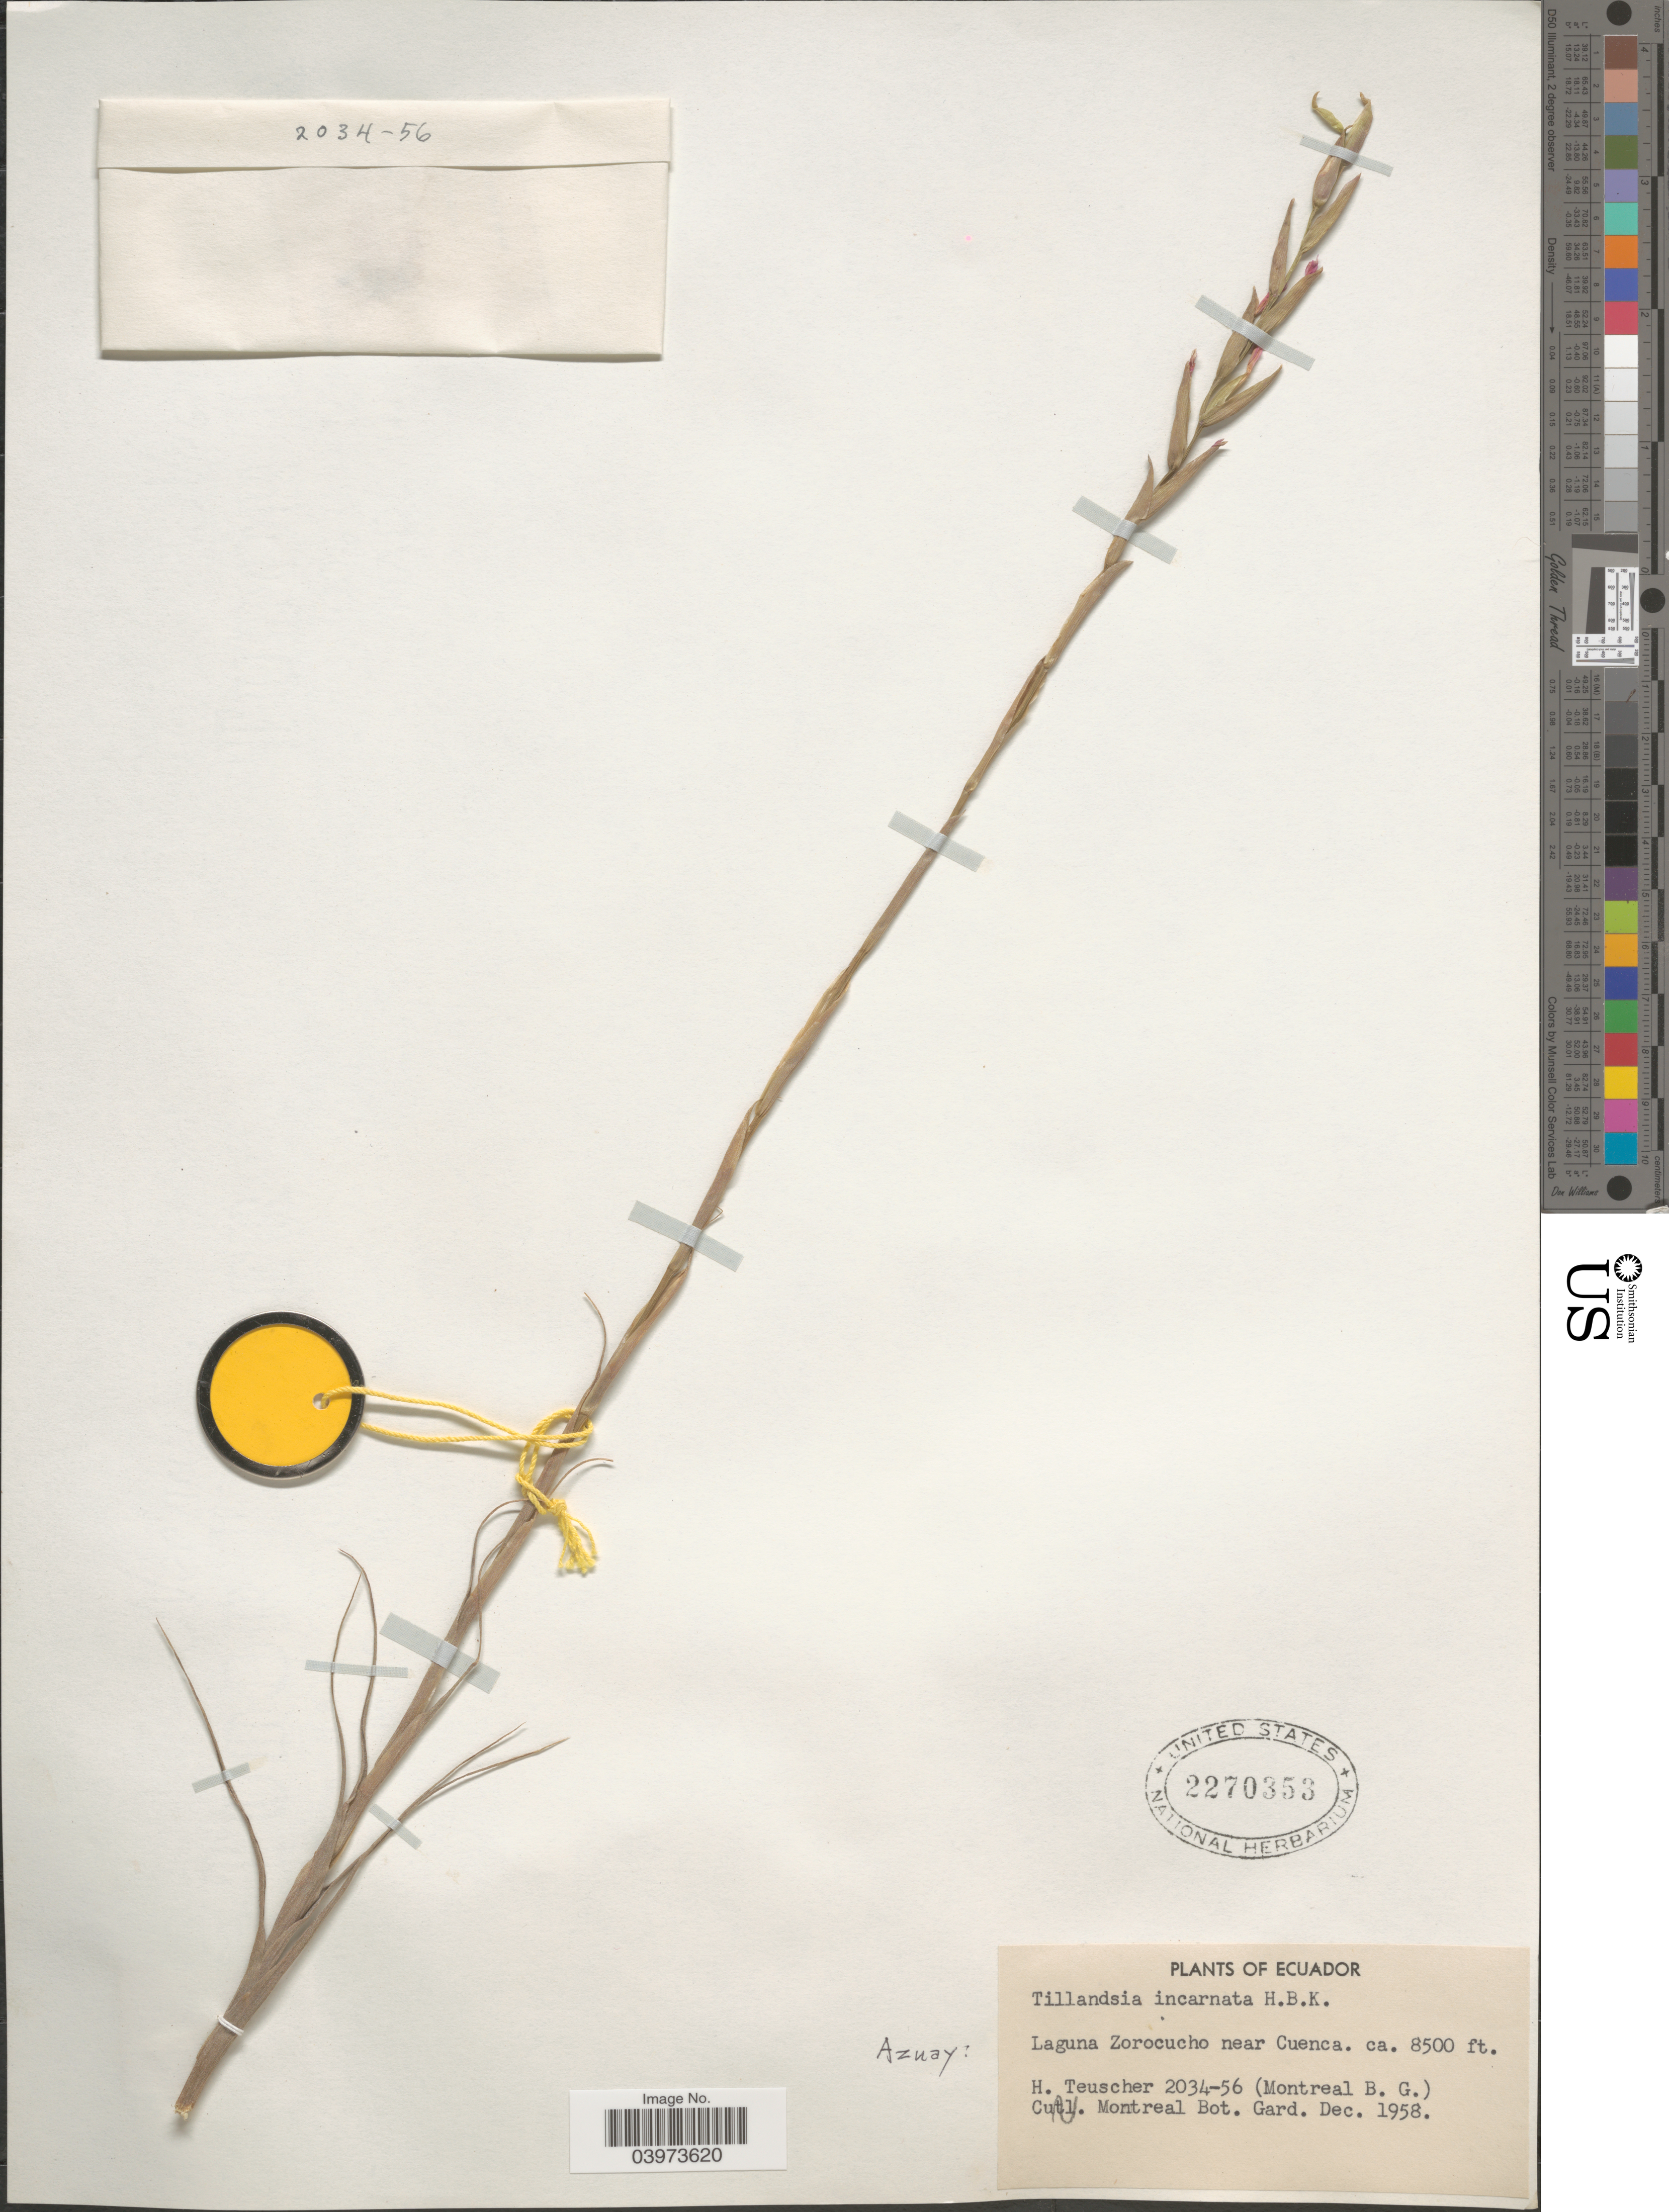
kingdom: Plantae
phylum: Tracheophyta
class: Liliopsida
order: Poales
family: Bromeliaceae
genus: Tillandsia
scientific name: Tillandsia incarnata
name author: Kunth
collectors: H. Teuscher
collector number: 2034-56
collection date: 1958-12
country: Ecuador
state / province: Azuay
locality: Laguna Zorocucho near Cuenca. Montreal Bot. Gard. [unsure placement]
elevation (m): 2591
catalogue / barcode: US 2270353